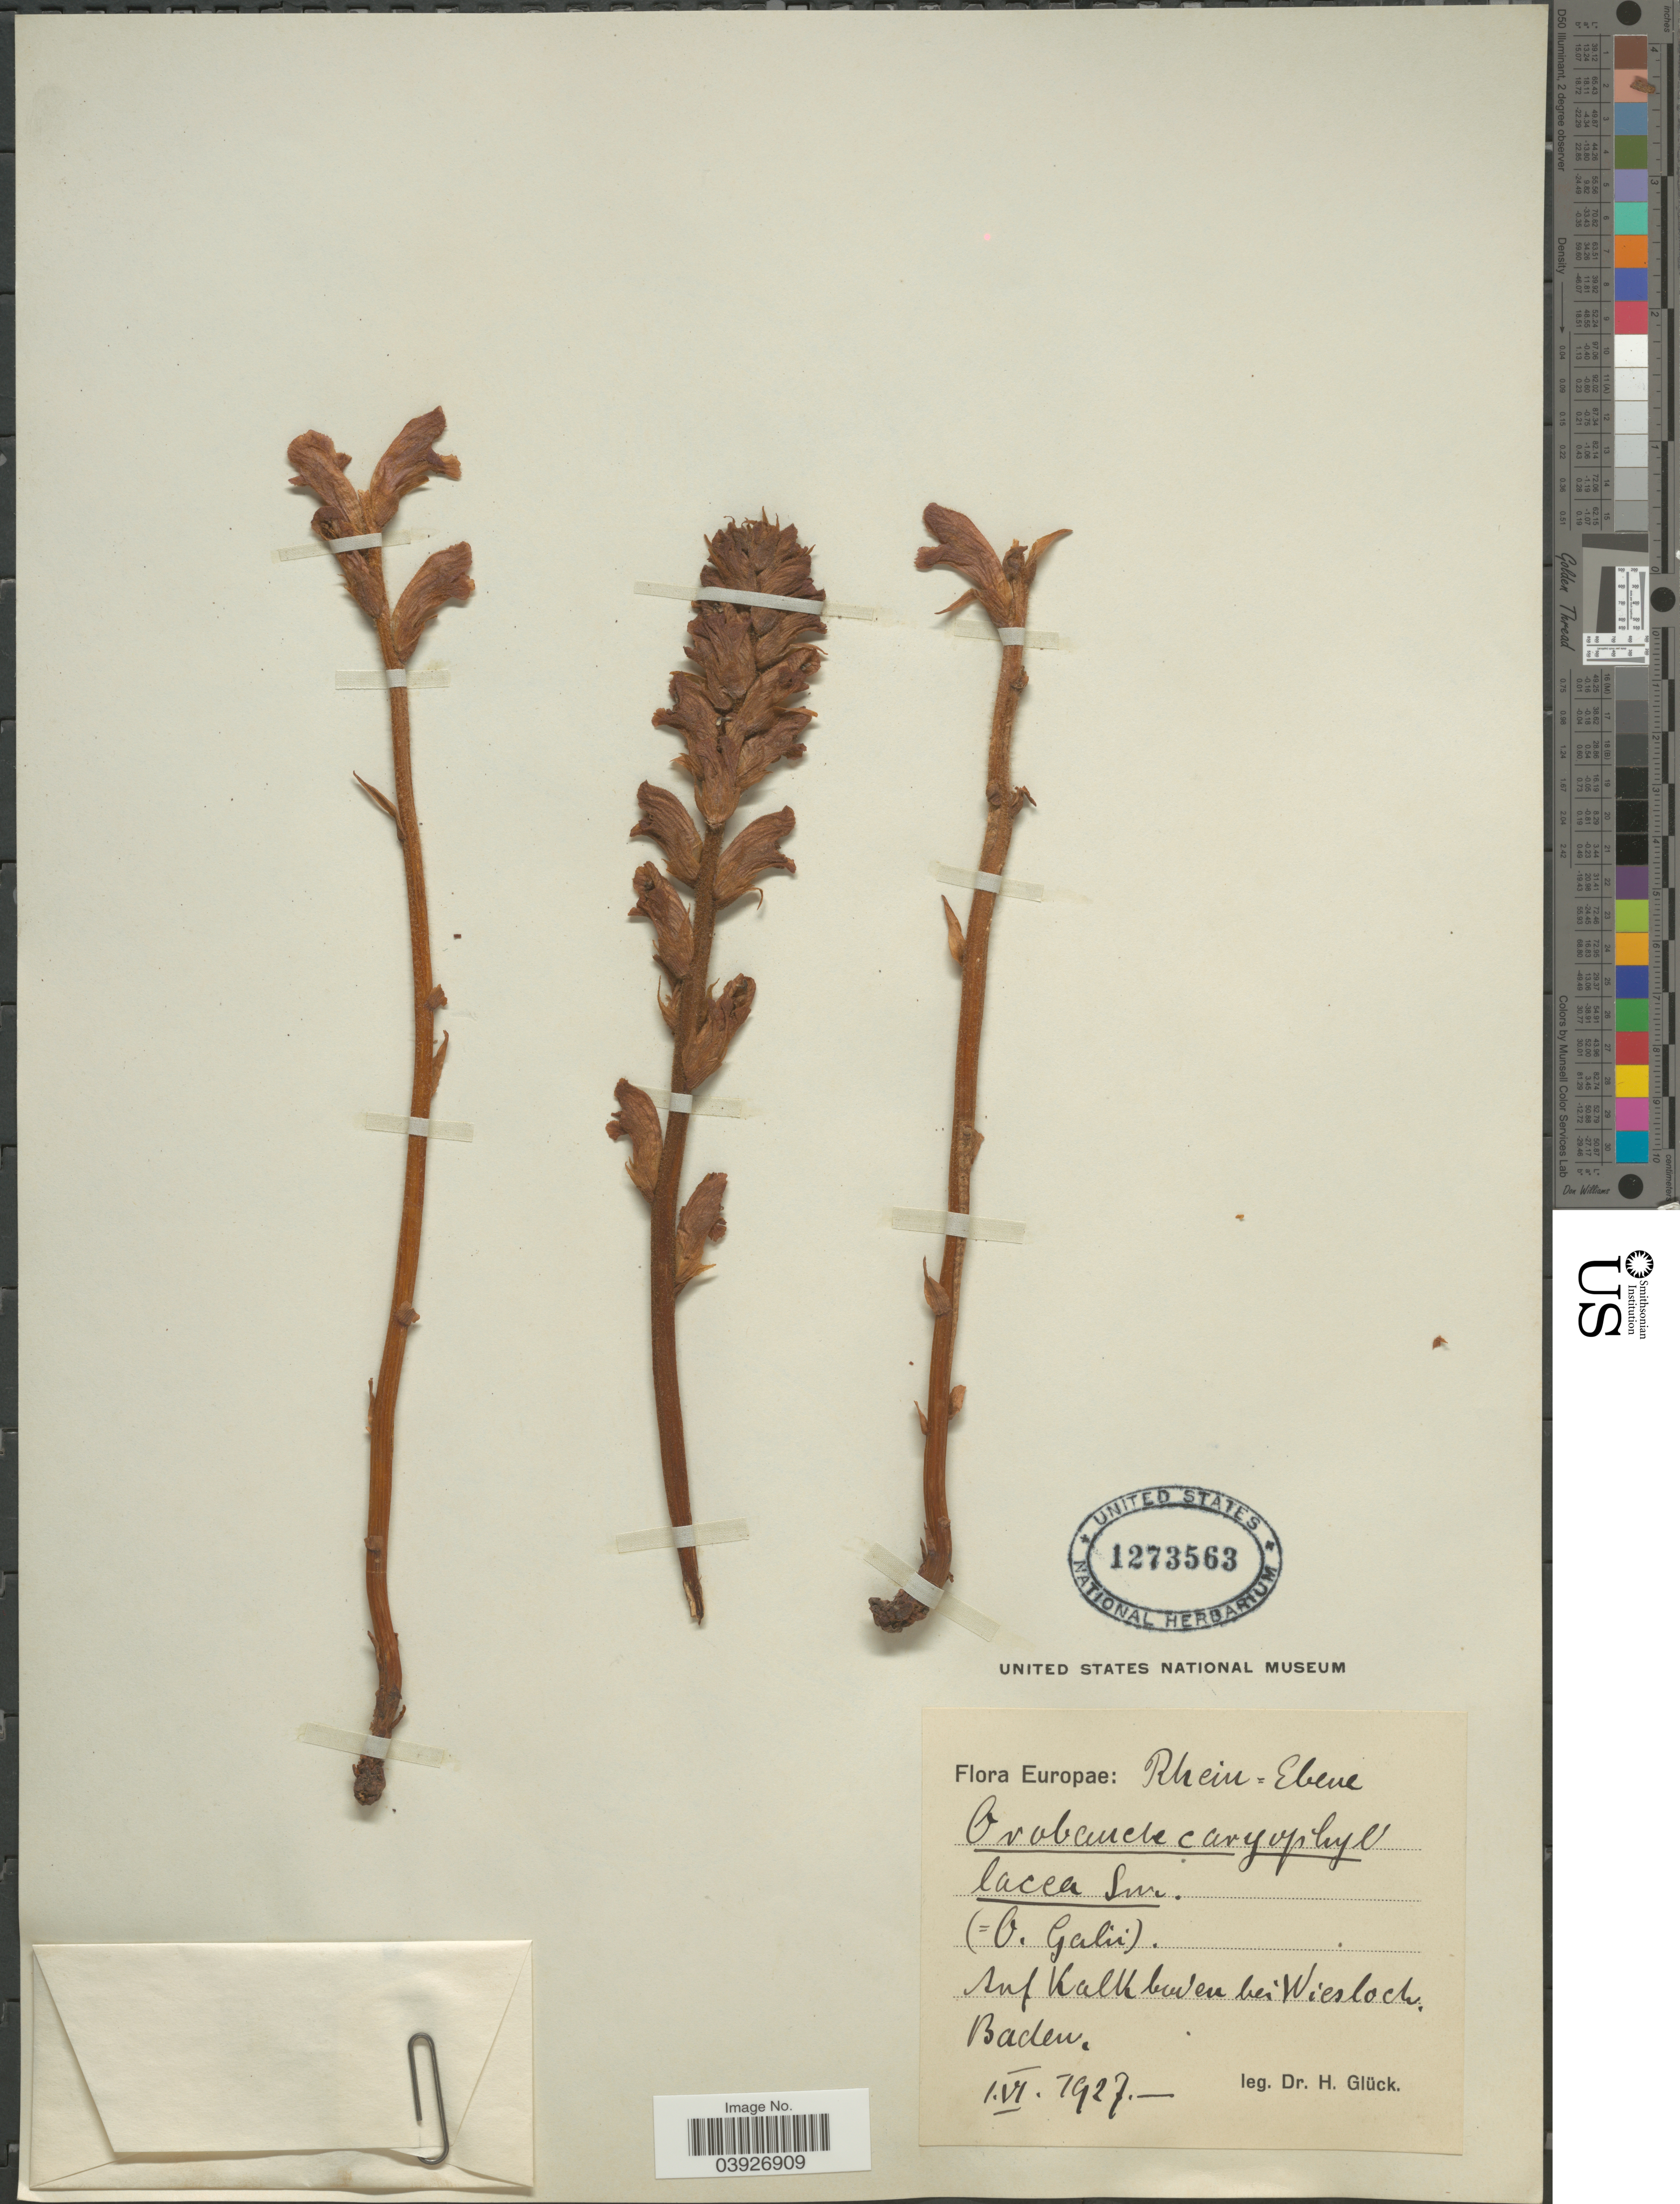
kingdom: Plantae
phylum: Tracheophyta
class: Magnoliopsida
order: Lamiales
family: Orobanchaceae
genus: Orobanche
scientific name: Orobanche caryophyllacea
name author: Sm.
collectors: H. Glück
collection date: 1927-06-01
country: Germany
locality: Auf Kalk baden bei Wieslock, Baden.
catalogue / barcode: US 1273563